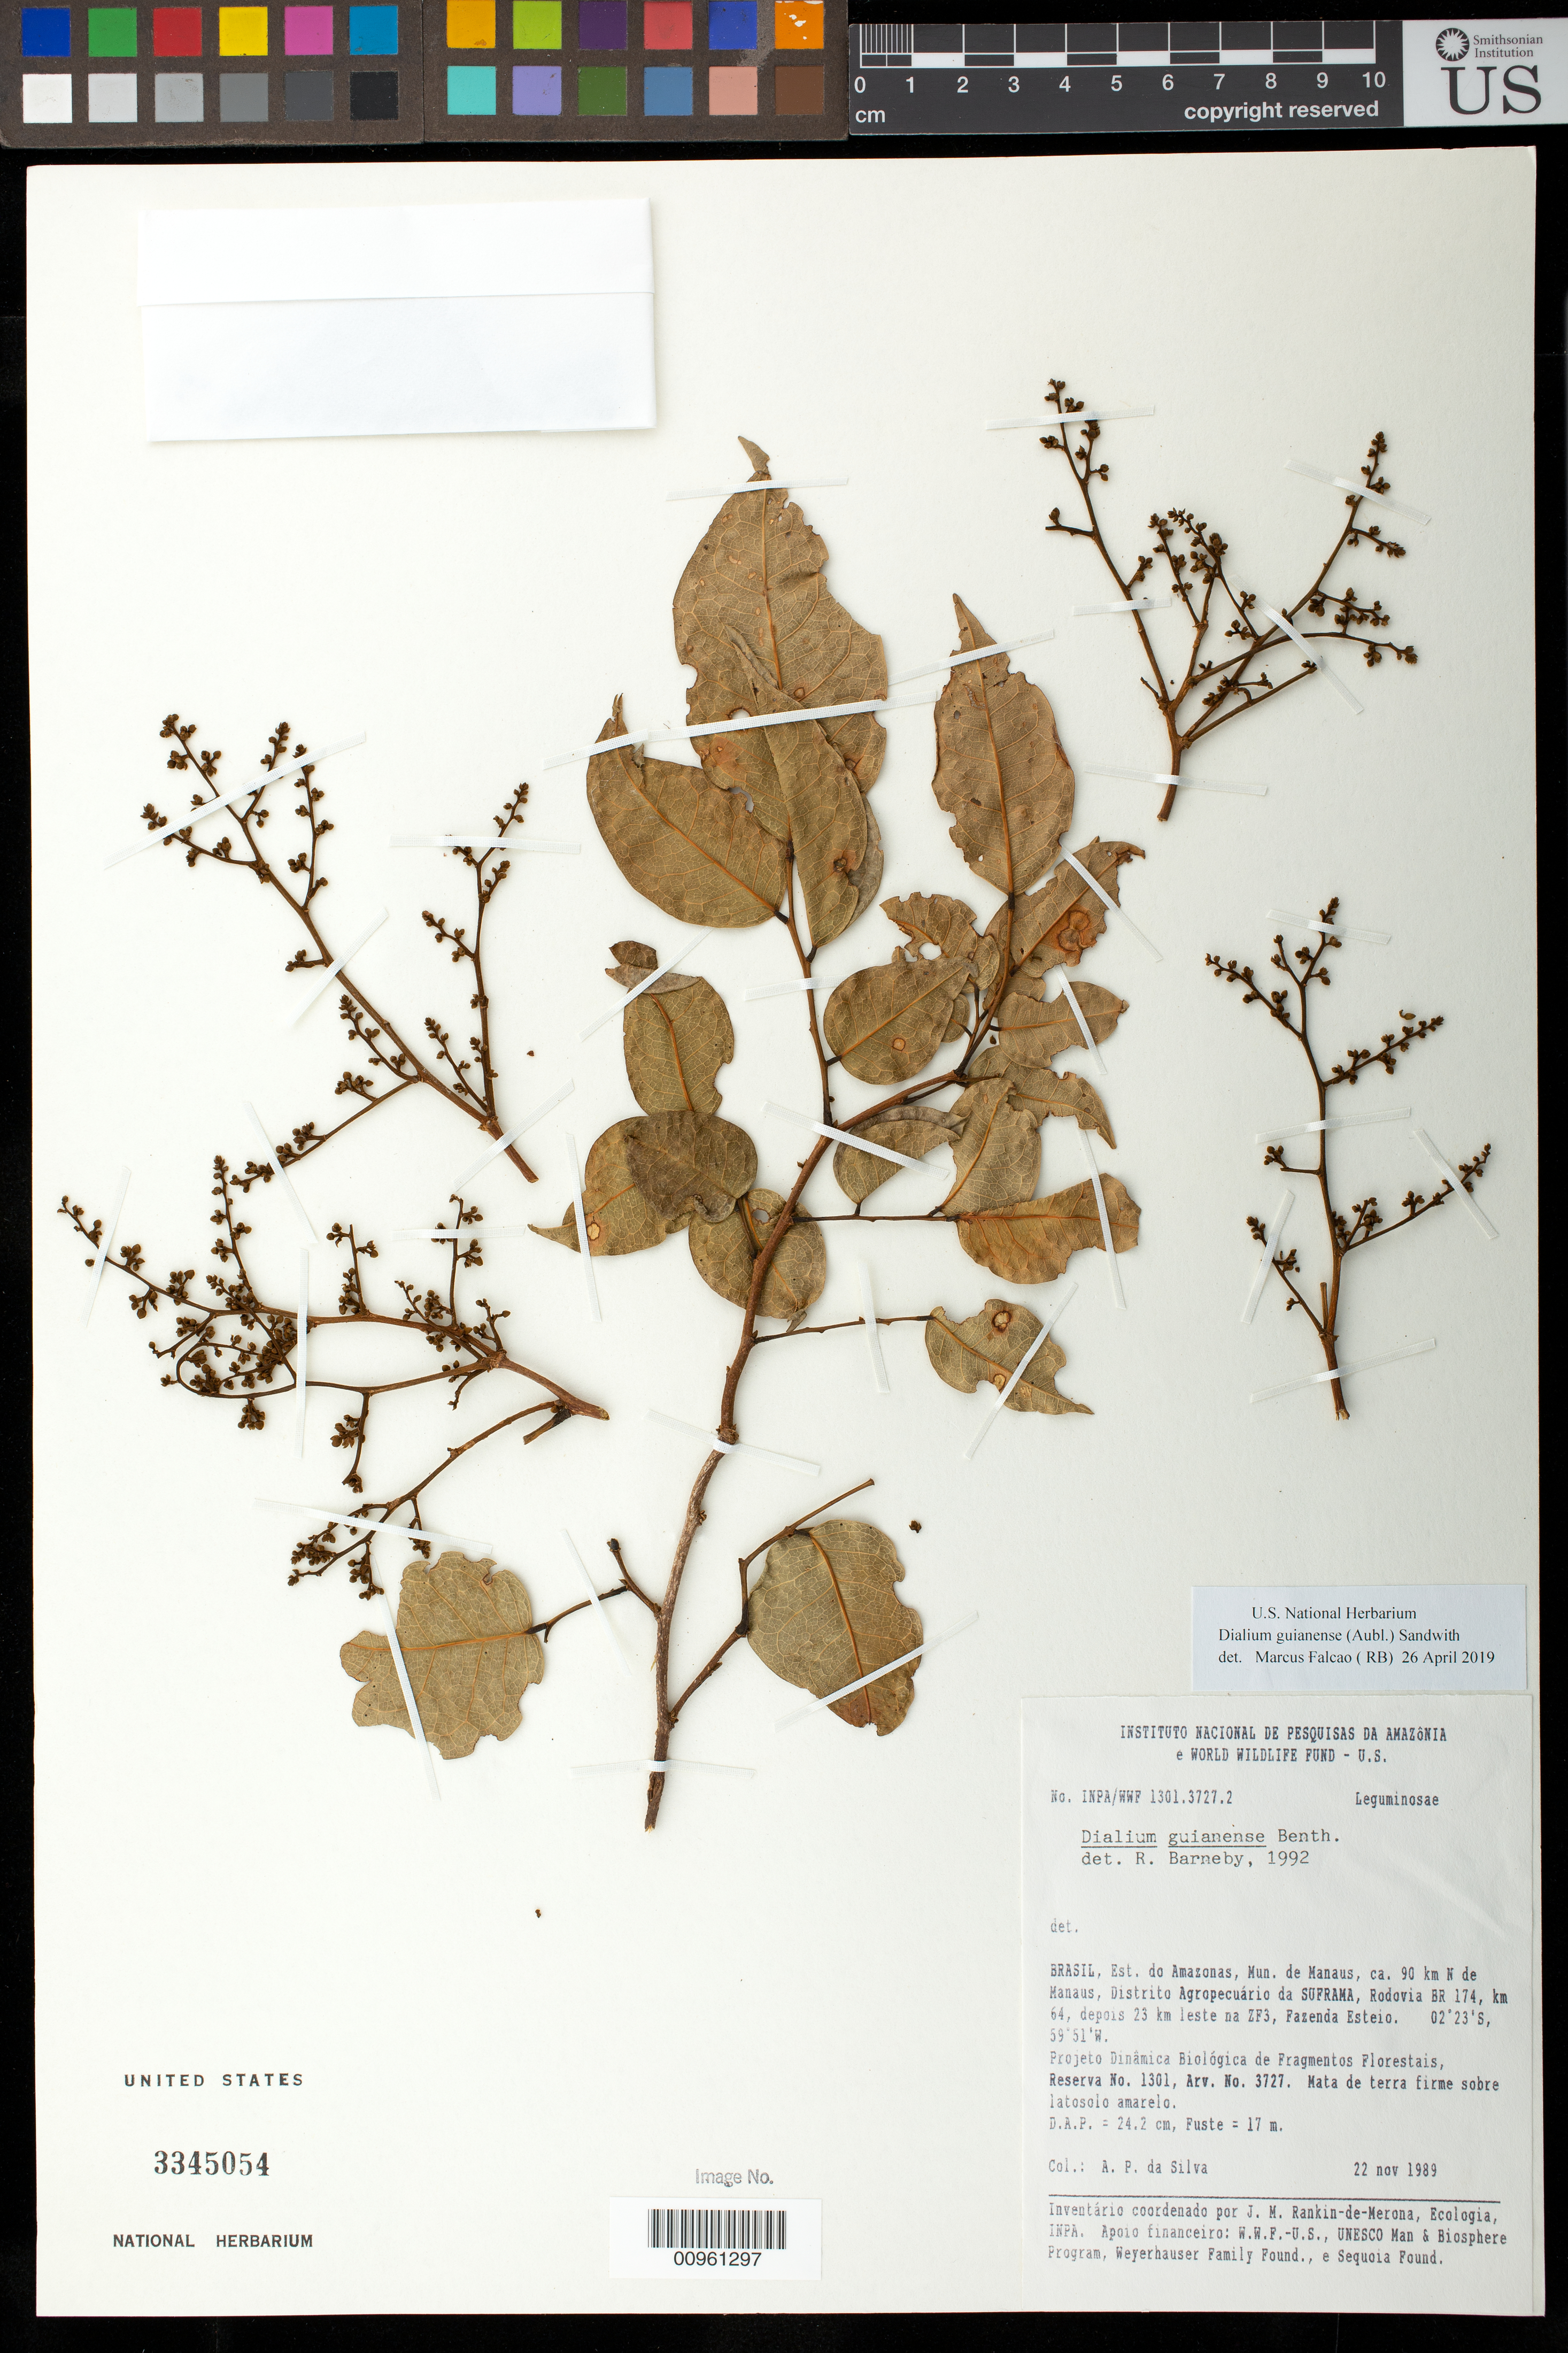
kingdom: Plantae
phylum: Tracheophyta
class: Magnoliopsida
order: Fabales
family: Fabaceae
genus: Dialium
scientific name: Dialium guianense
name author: (Aubl.) Sandwith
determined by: Falcão, Marcus J.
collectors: A. P. Silva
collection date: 1989-11-22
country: Brazil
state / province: Amazônas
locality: Municipio de Manaus, Distrito Agropecuario da SUFRAMA Rodovia BR-174, km 64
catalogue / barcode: US 3345054